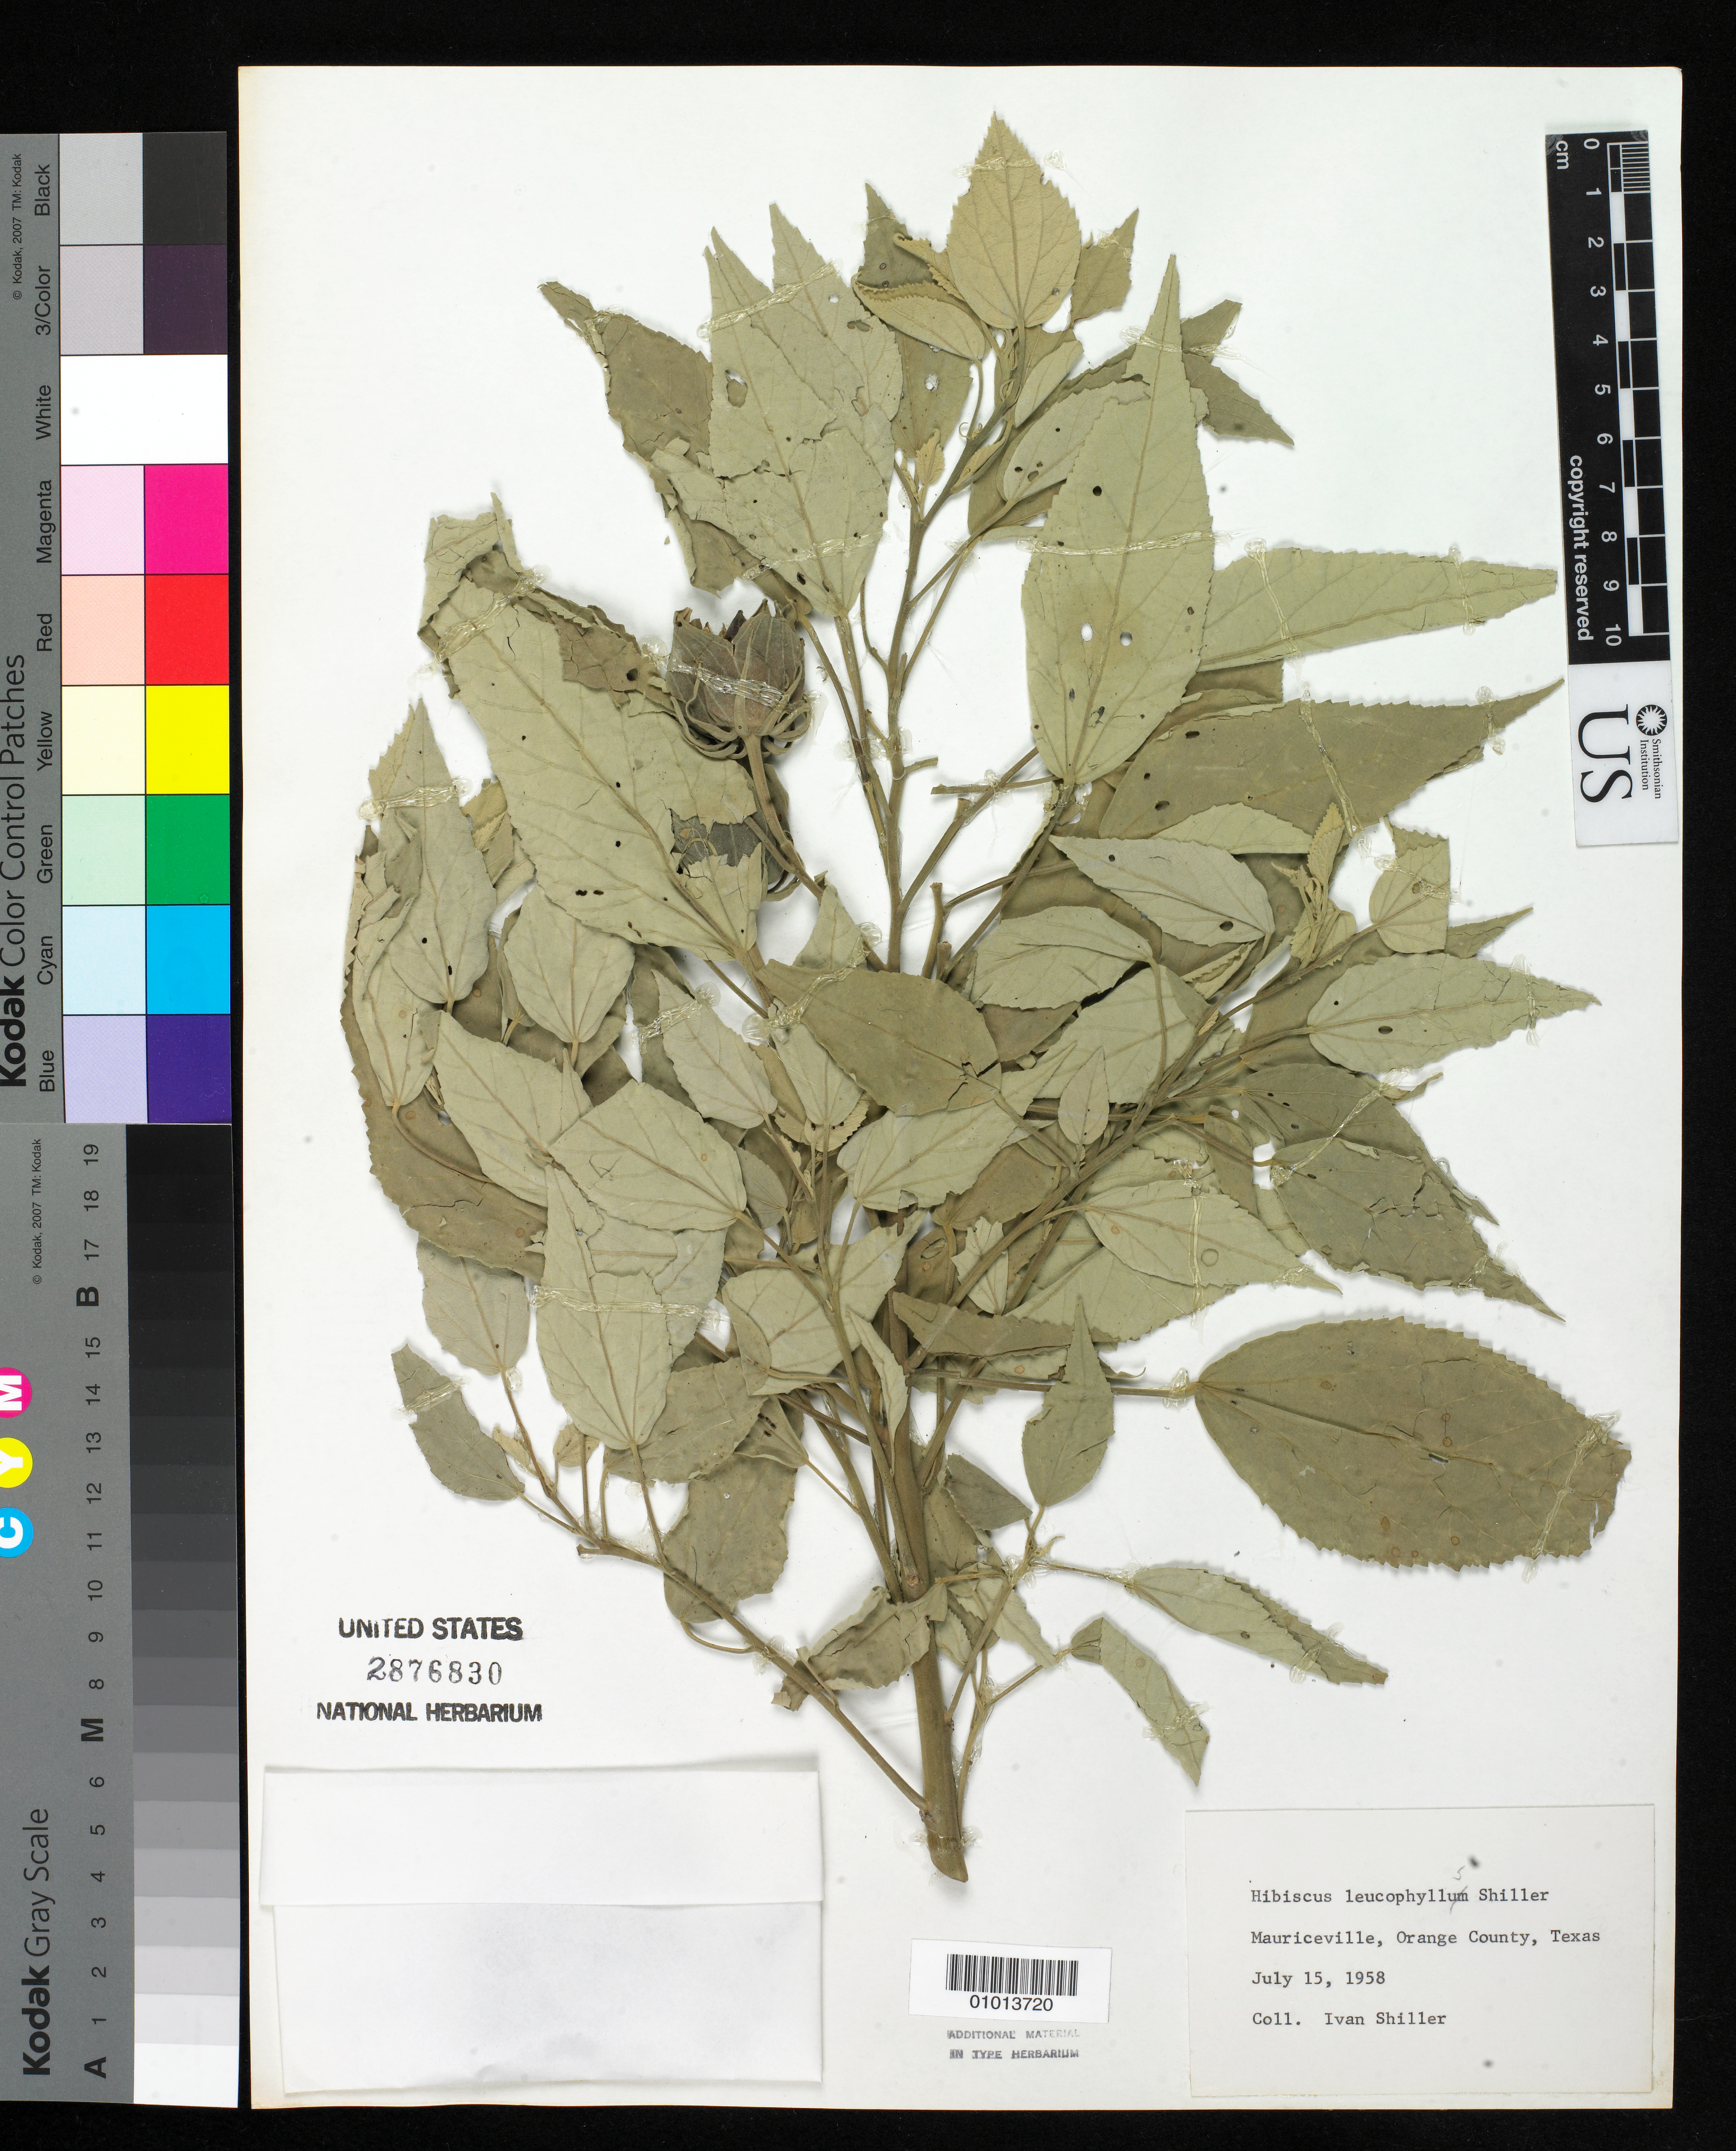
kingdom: Plantae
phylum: Tracheophyta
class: Magnoliopsida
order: Malvales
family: Malvaceae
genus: Hibiscus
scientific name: Hibiscus leucophyllus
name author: Shiller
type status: Isotype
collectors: I. Shiller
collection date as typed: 15 Jul 1958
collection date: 1958-07-15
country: United States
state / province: Texas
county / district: Orange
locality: Mauriceville.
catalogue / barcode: US 2876830